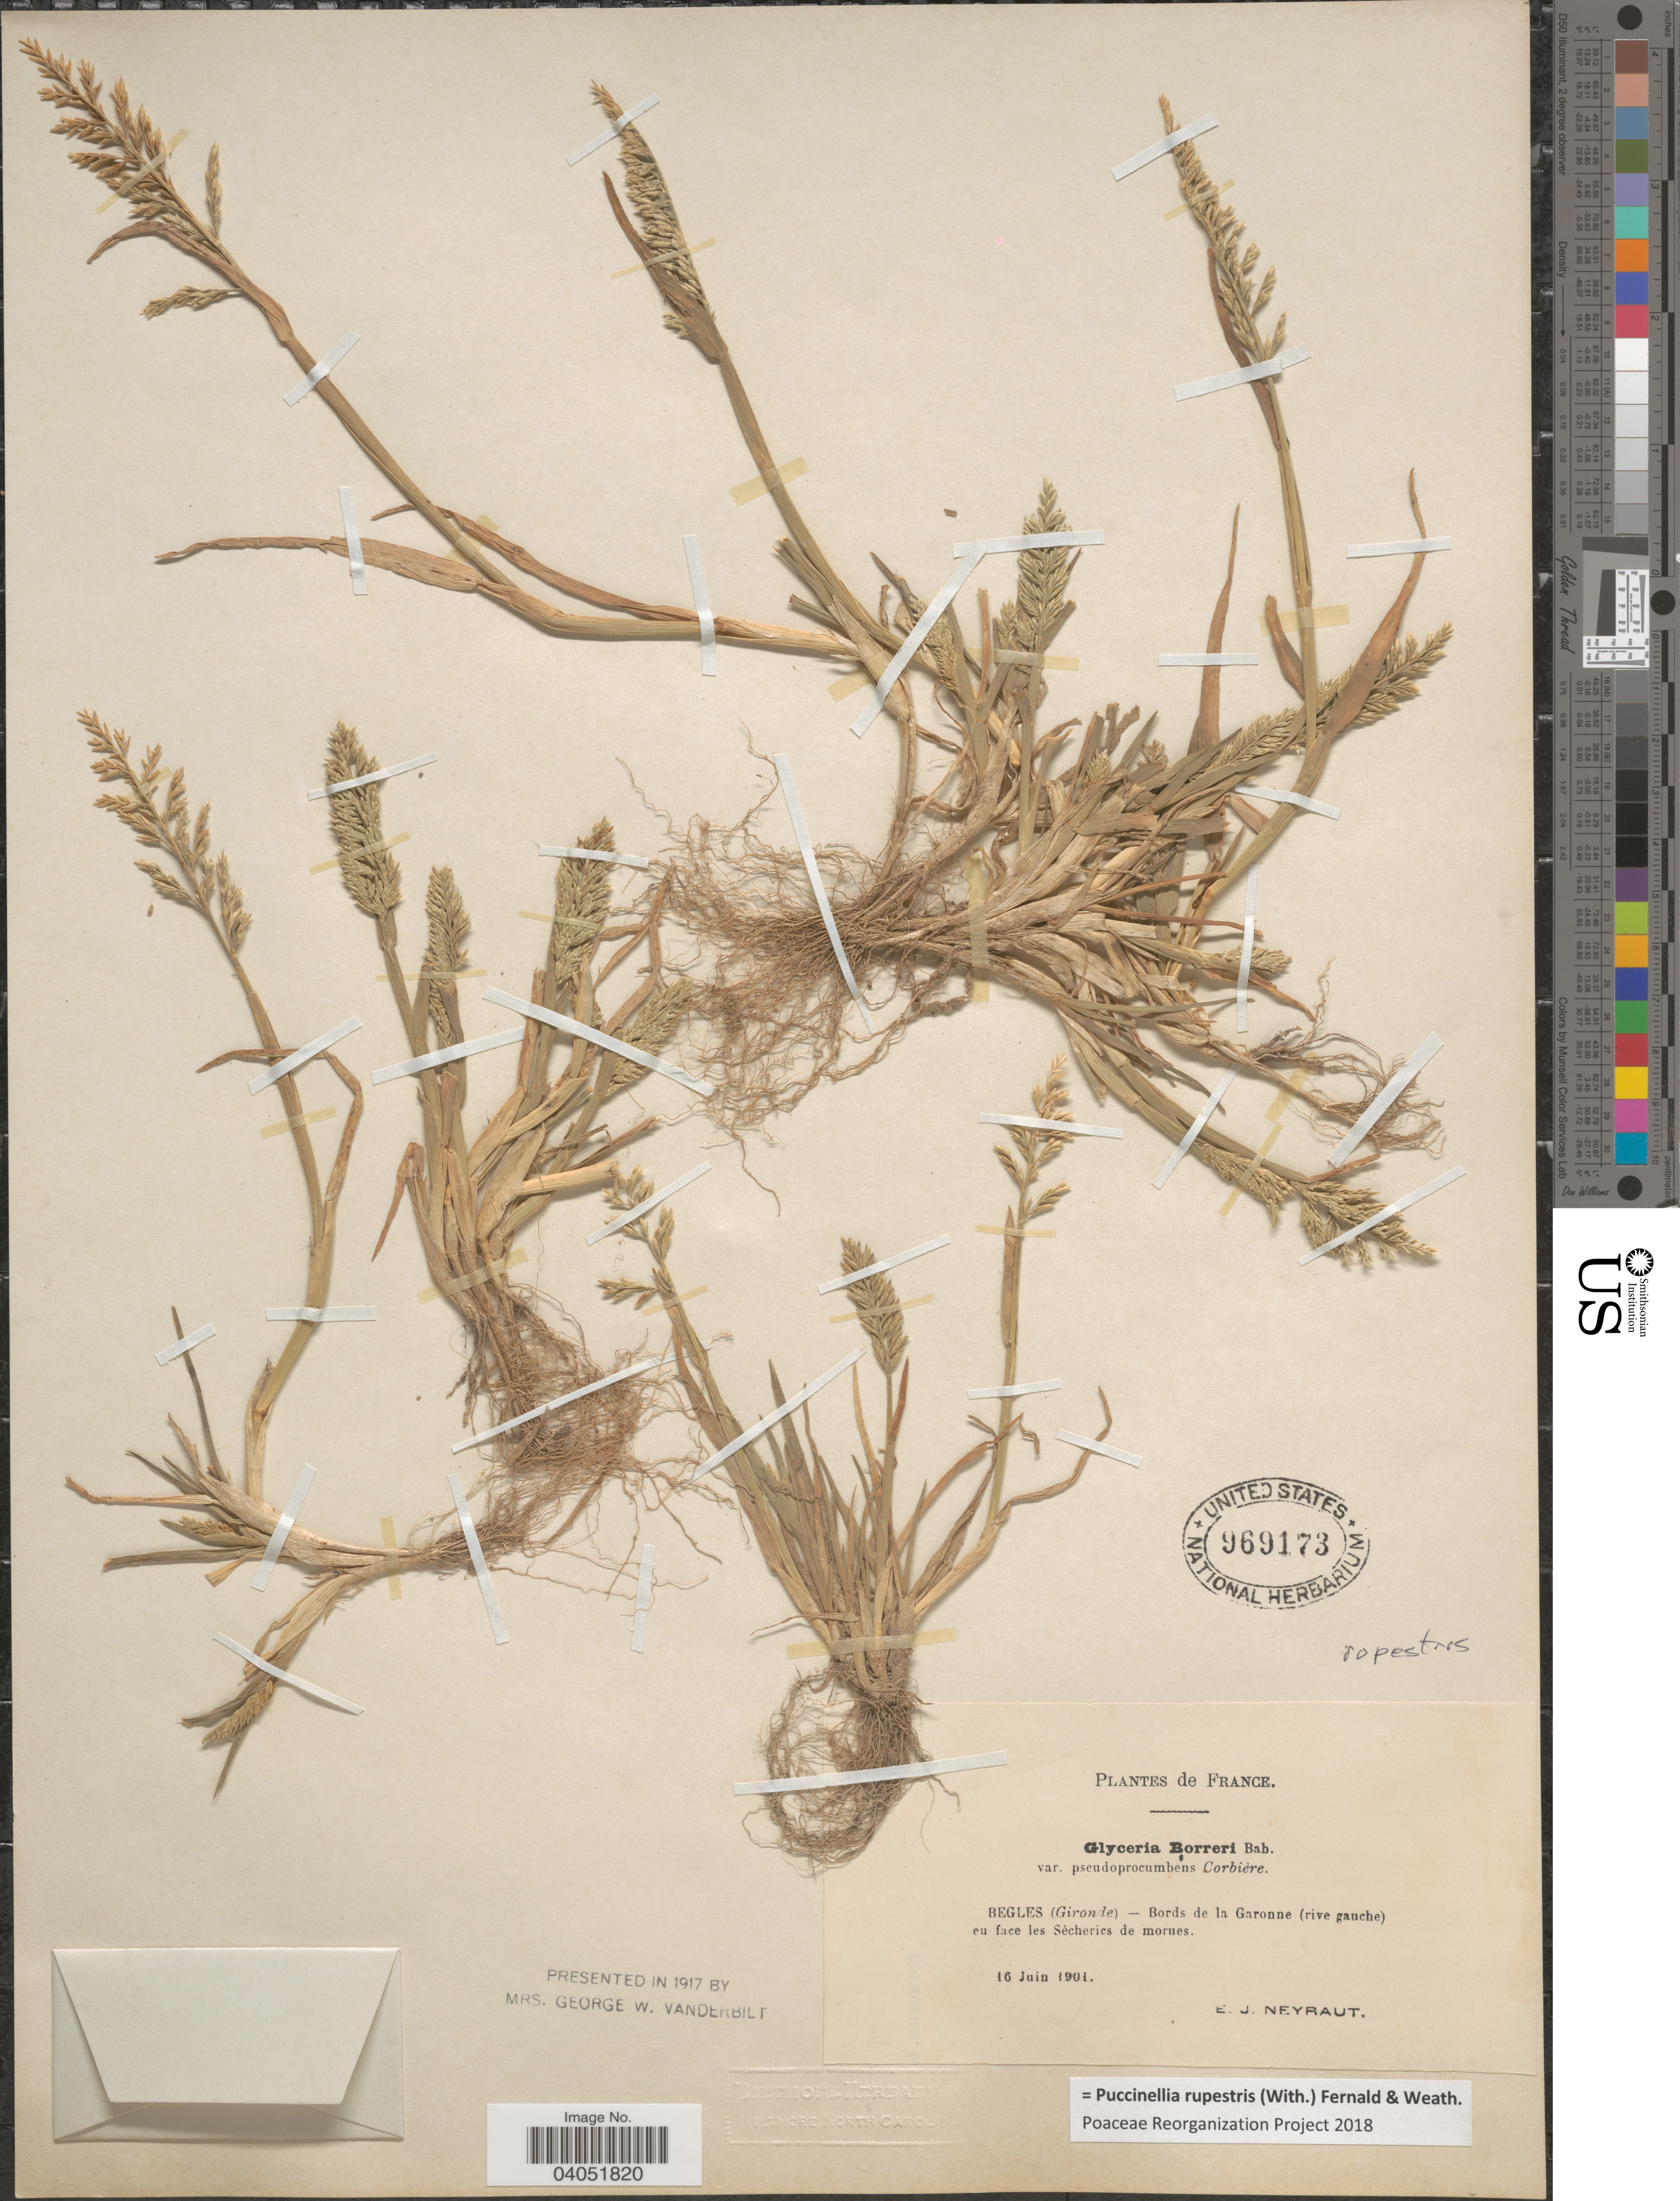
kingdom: Plantae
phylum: Tracheophyta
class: Liliopsida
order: Poales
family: Poaceae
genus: Puccinellia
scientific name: Puccinellia rupestris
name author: (With.) Fernald & Weath.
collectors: E. Neyraut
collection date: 1901-06-16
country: France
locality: Begles (Gironde) - Bords de la Garonne (rive gauche) eu face les Sècheries de morues.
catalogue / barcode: US 969173